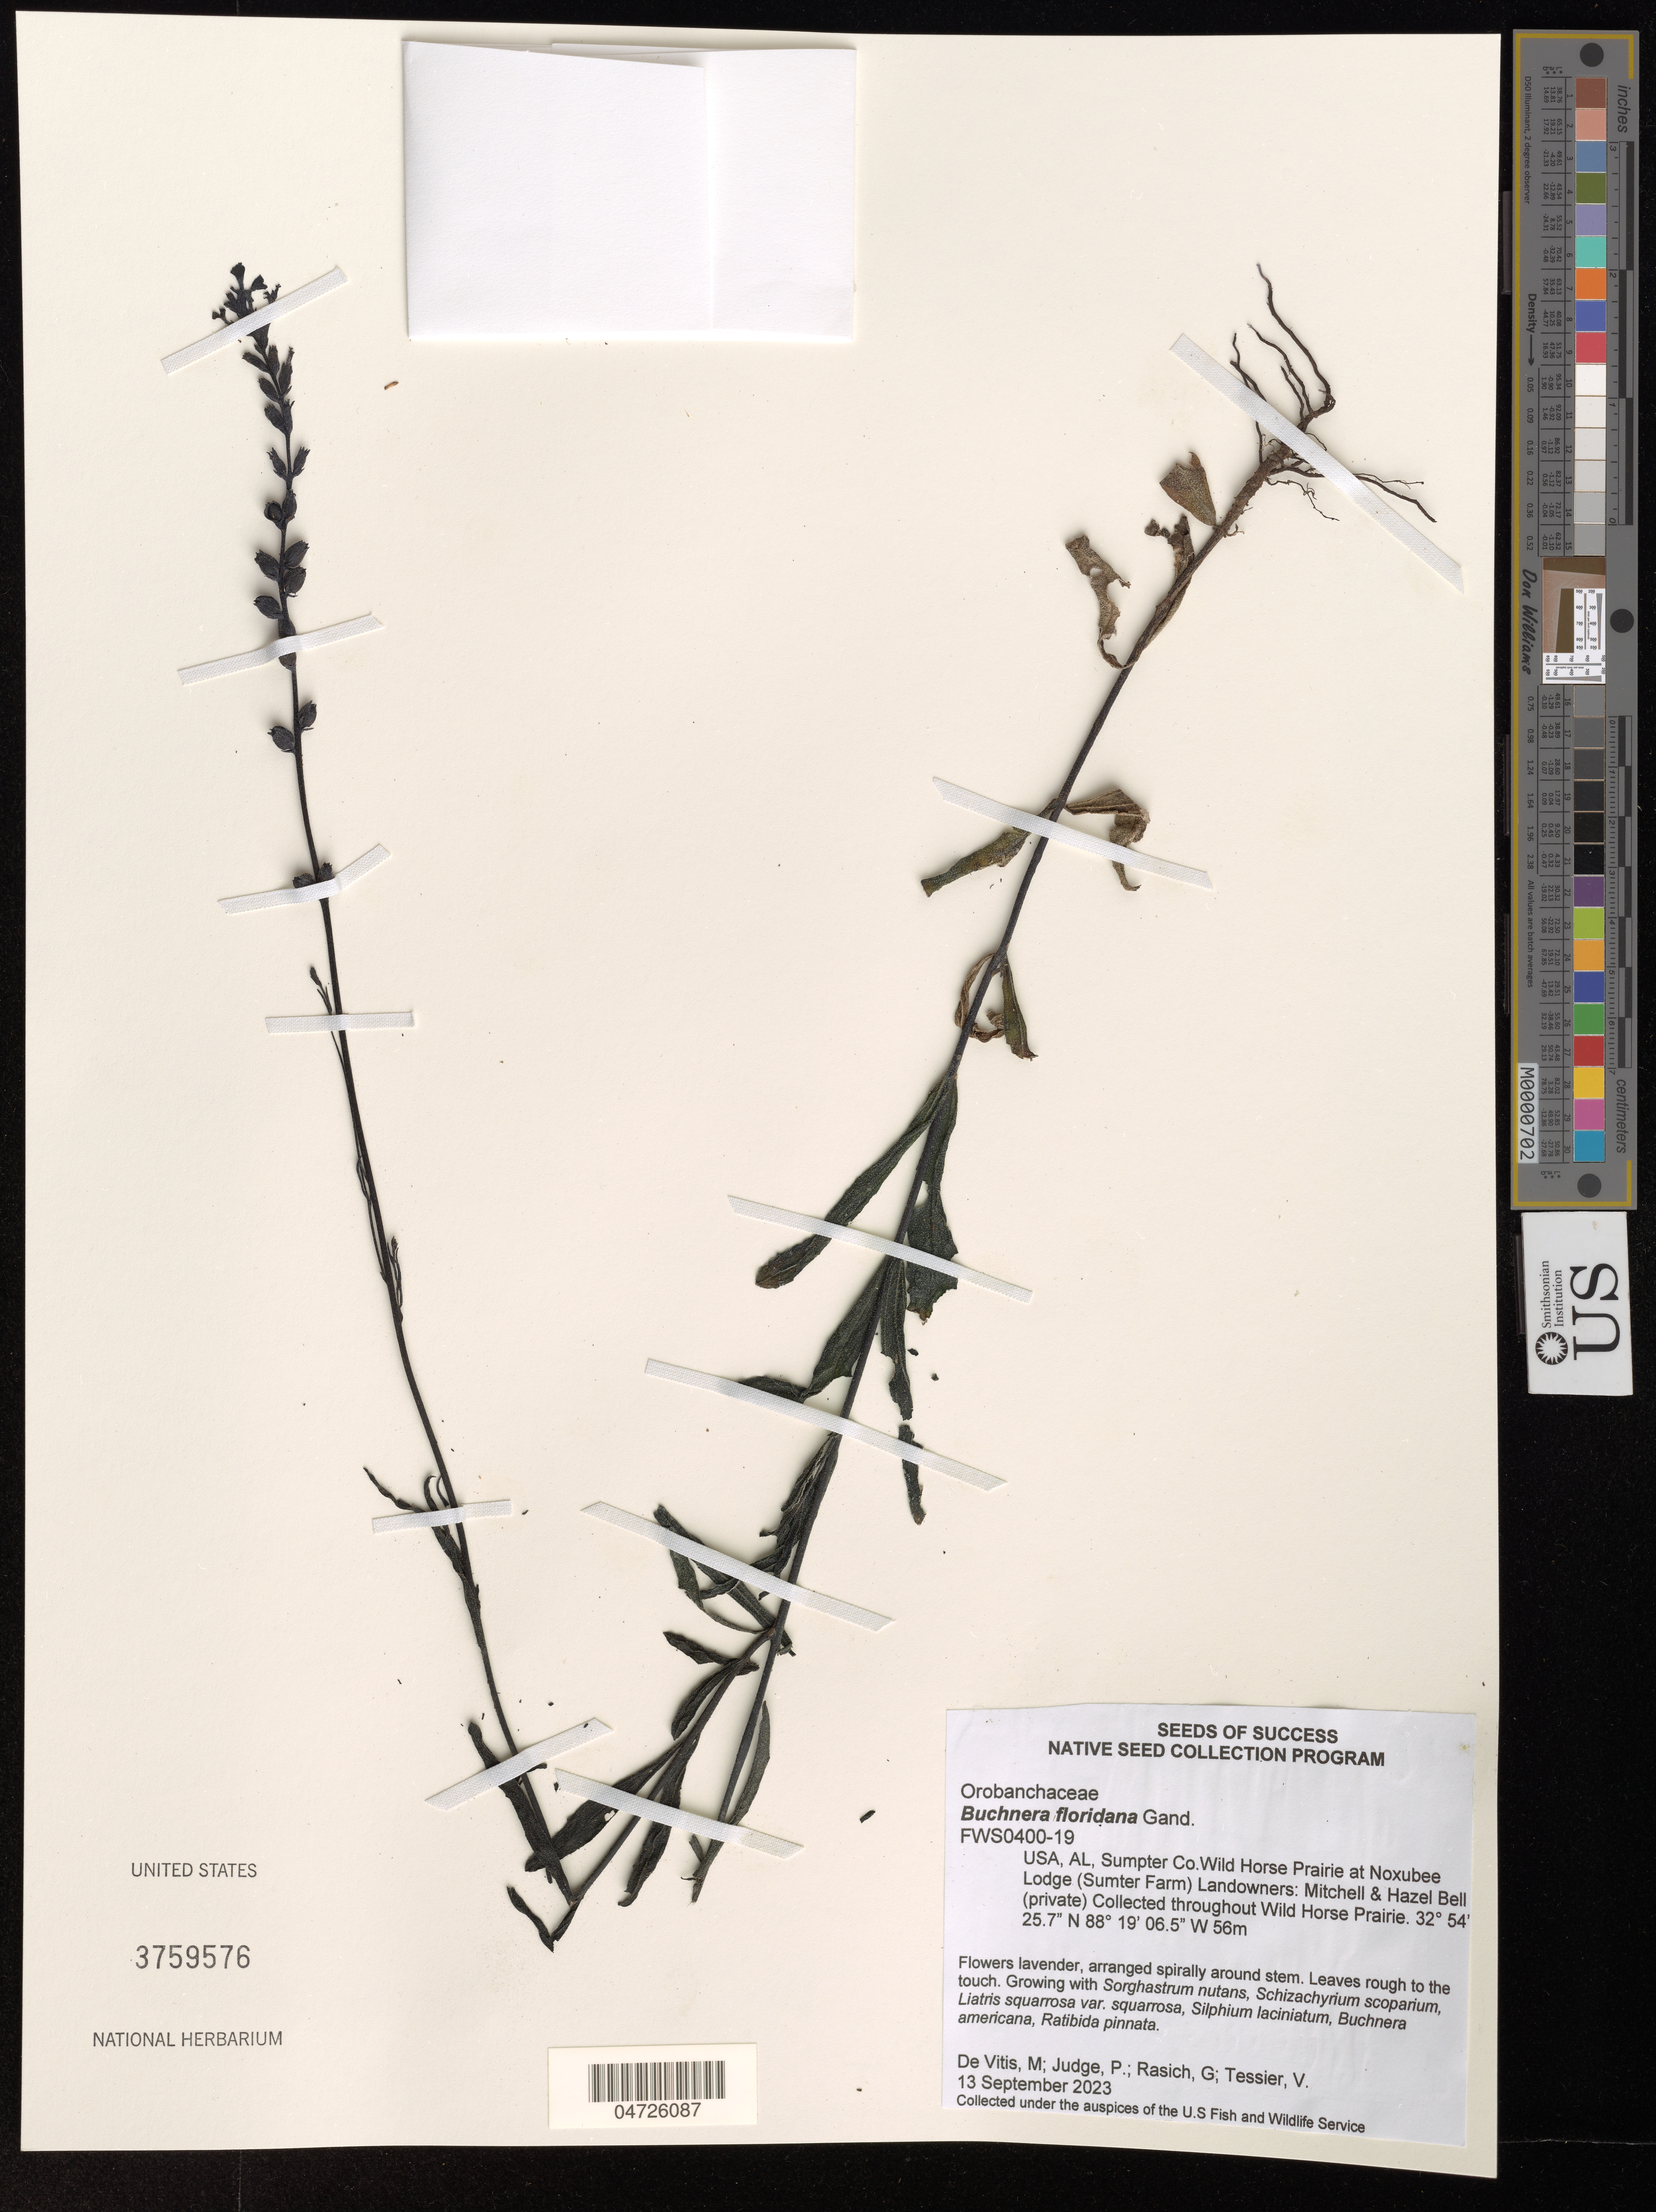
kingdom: Plantae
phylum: Tracheophyta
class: Magnoliopsida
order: Lamiales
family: Orobanchaceae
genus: Buchnera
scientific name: Buchnera floridana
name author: Gand.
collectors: M. De Vitis, P. Judge, G. Rasich & V. Tessier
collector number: FWS0400-19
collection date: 2023-09-13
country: United States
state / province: Alabama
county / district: Sumter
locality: Sumter Co. Wild Horse Prairie at Noxubee Lodge (Sumter Farm) Landowners : Mitchell & Hazel Bell (private) Collected throughout Wild Horse Prairie.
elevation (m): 56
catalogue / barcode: US 3759576